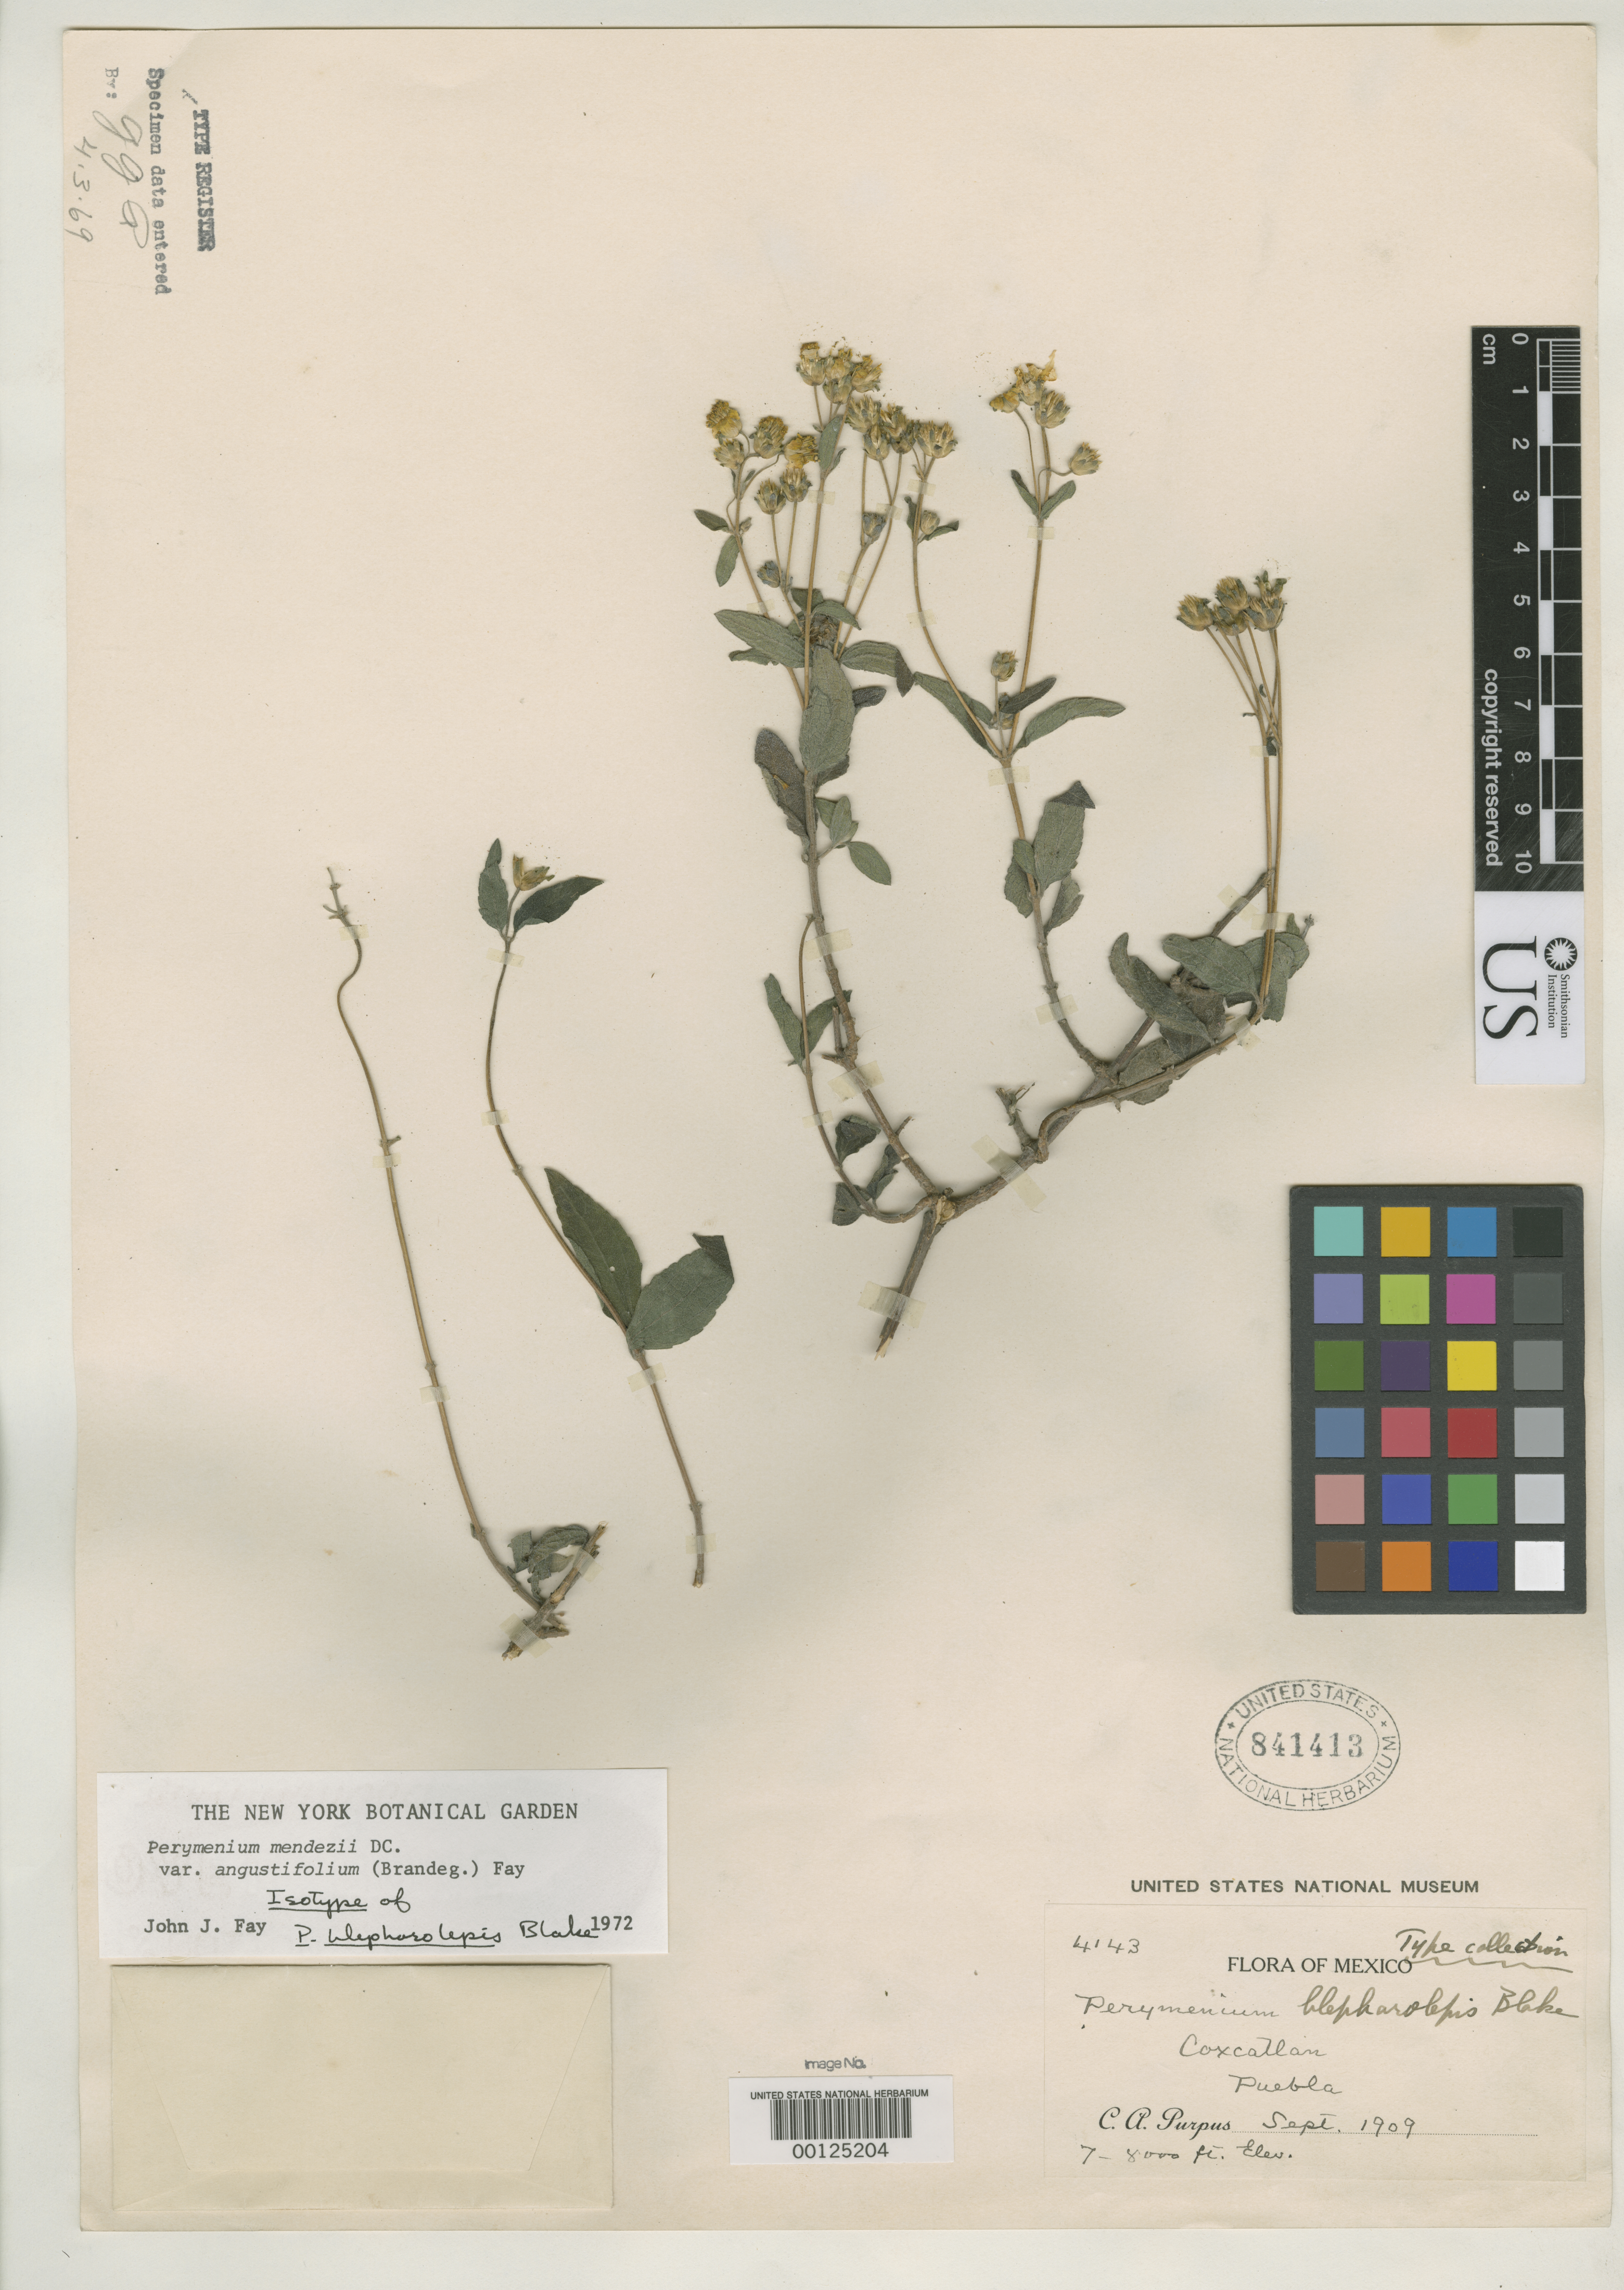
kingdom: Plantae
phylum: Tracheophyta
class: Magnoliopsida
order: Asterales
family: Asteraceae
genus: Perymenium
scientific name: Perymenium blepharolepis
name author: S.F. Blake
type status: Isotype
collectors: C. A. Purpus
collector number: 4143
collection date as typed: Sep 1909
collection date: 1909-09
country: Mexico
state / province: Puebla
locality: Coxcatlan.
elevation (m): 2135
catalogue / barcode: US 841413